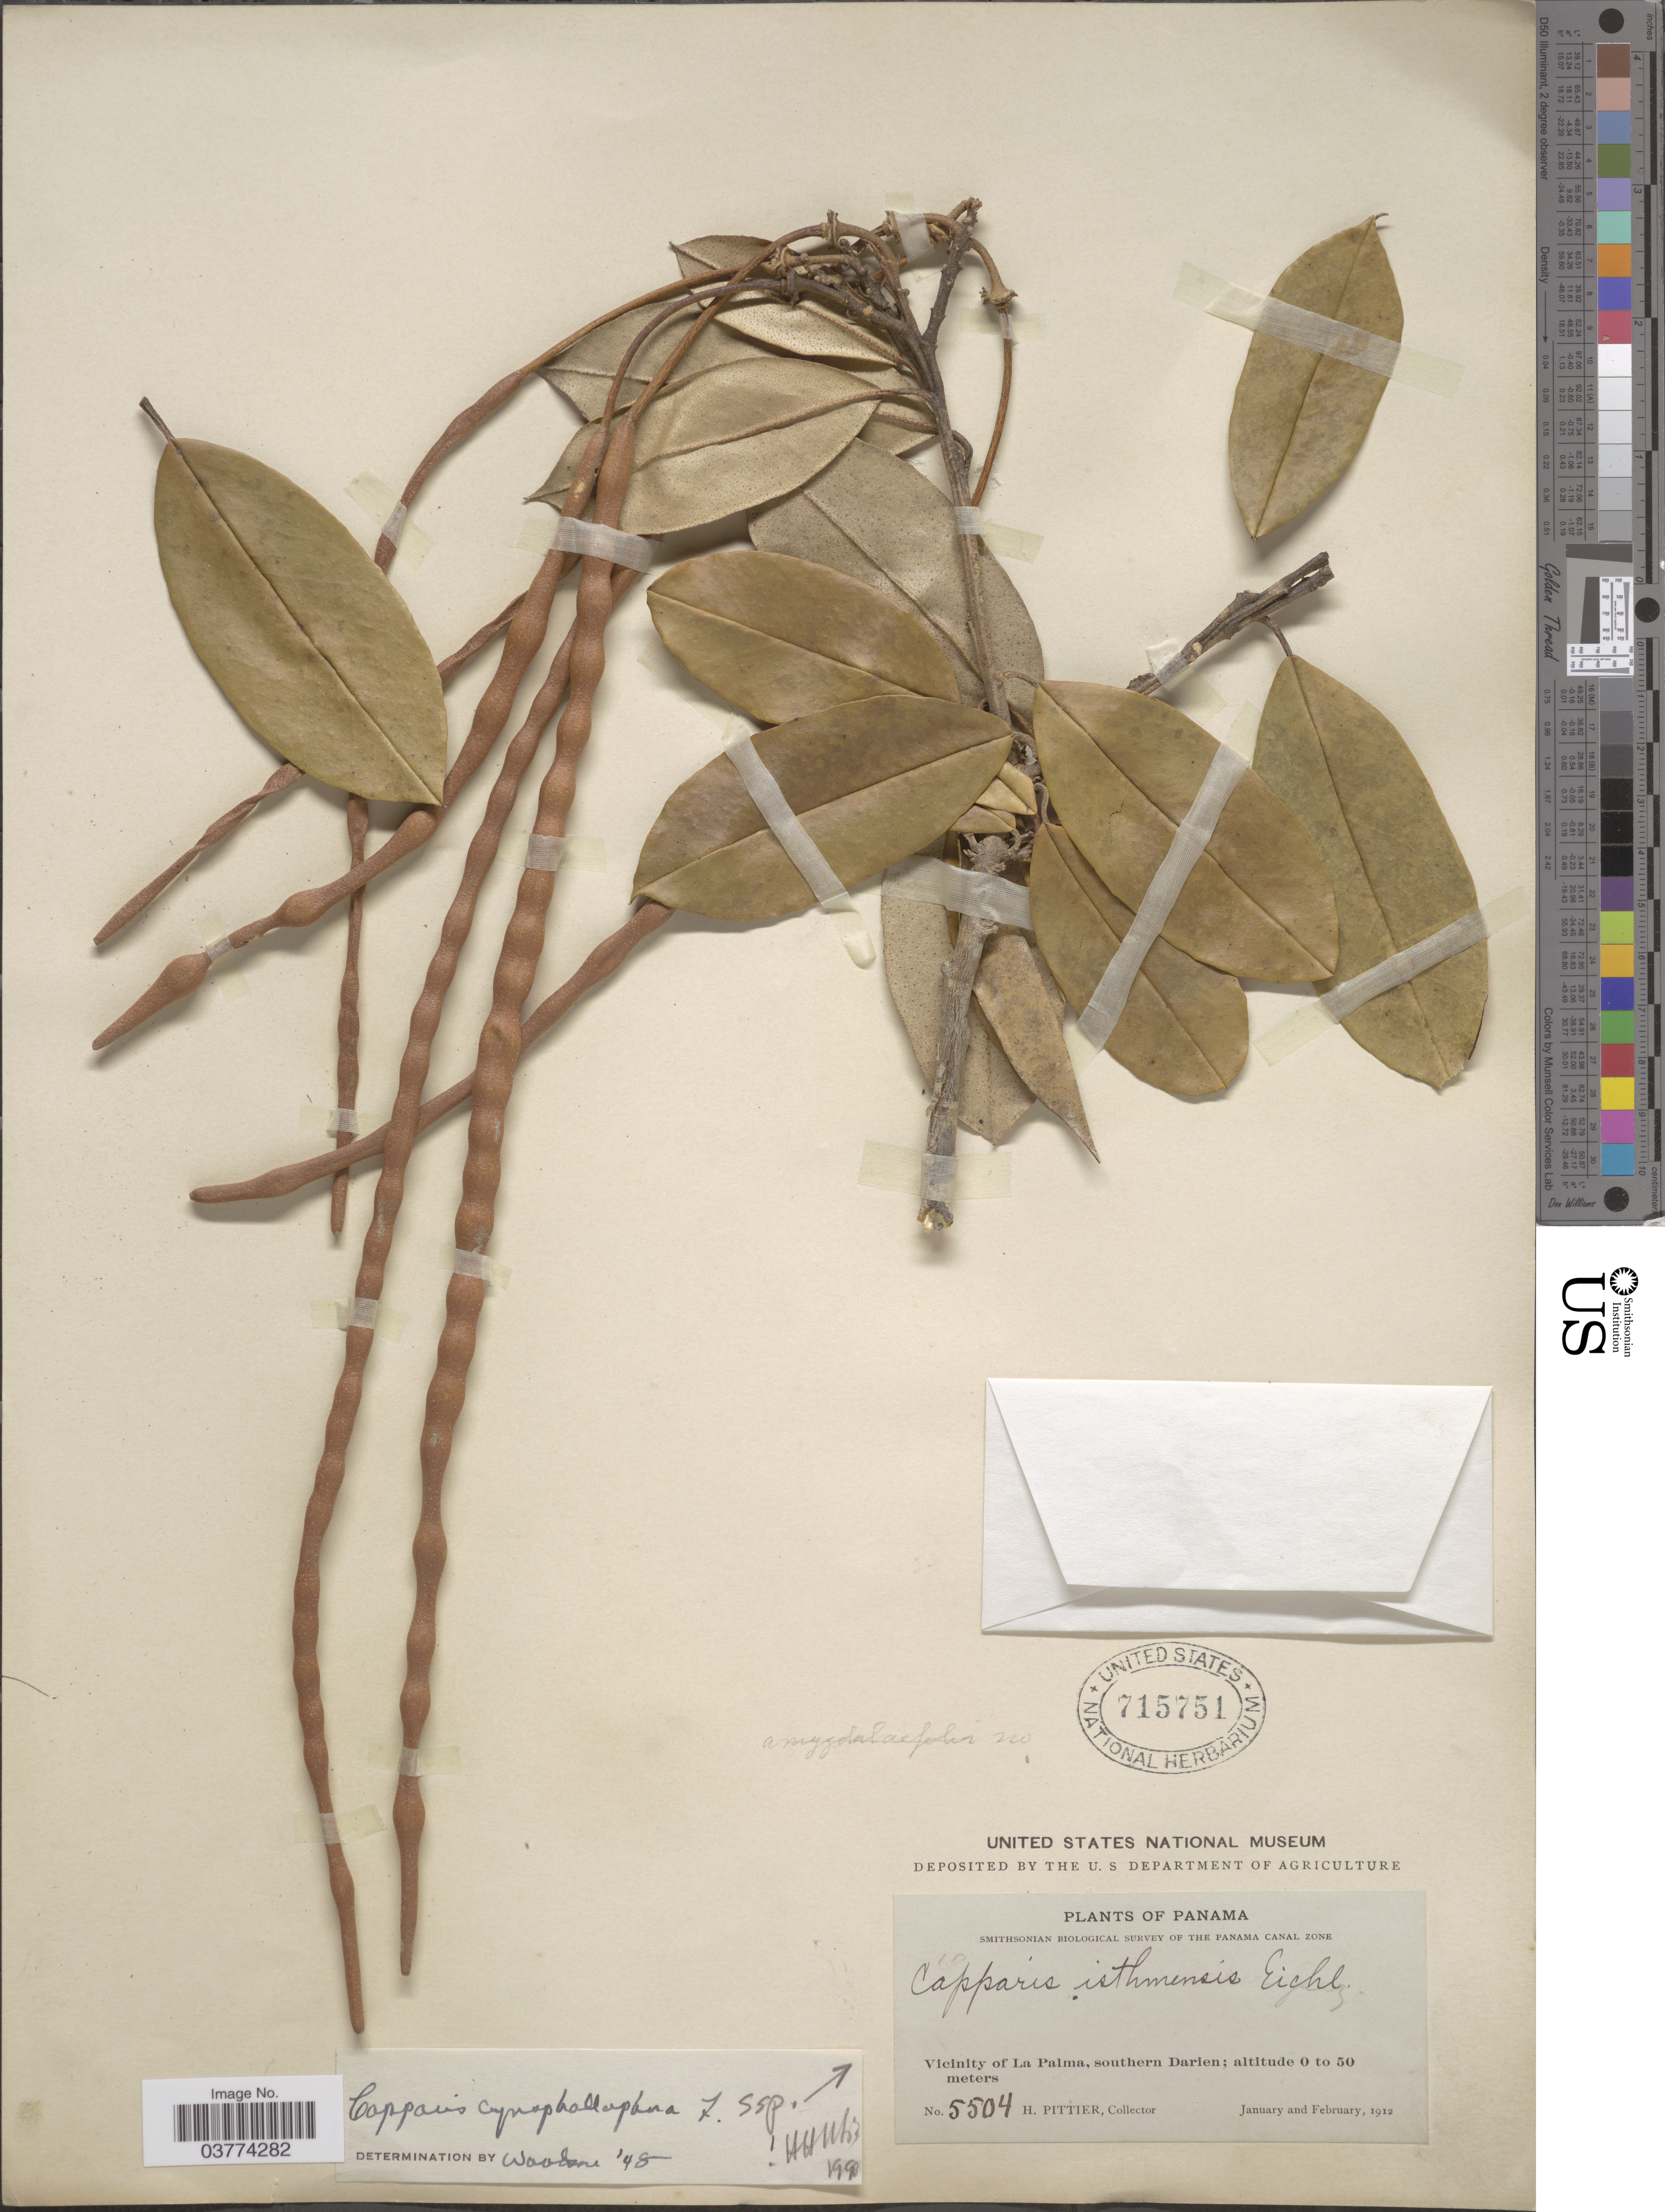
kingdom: Plantae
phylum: Tracheophyta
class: Magnoliopsida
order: Brassicales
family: Capparaceae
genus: Quadrella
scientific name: Quadrella isthmensis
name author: (Eichler) Hutch.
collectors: H. F. Pittier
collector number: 5504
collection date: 1912-01/1912-02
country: Panama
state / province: Darien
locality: Vicinity of La Palma, southern Darien.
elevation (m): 0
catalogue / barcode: US 715751